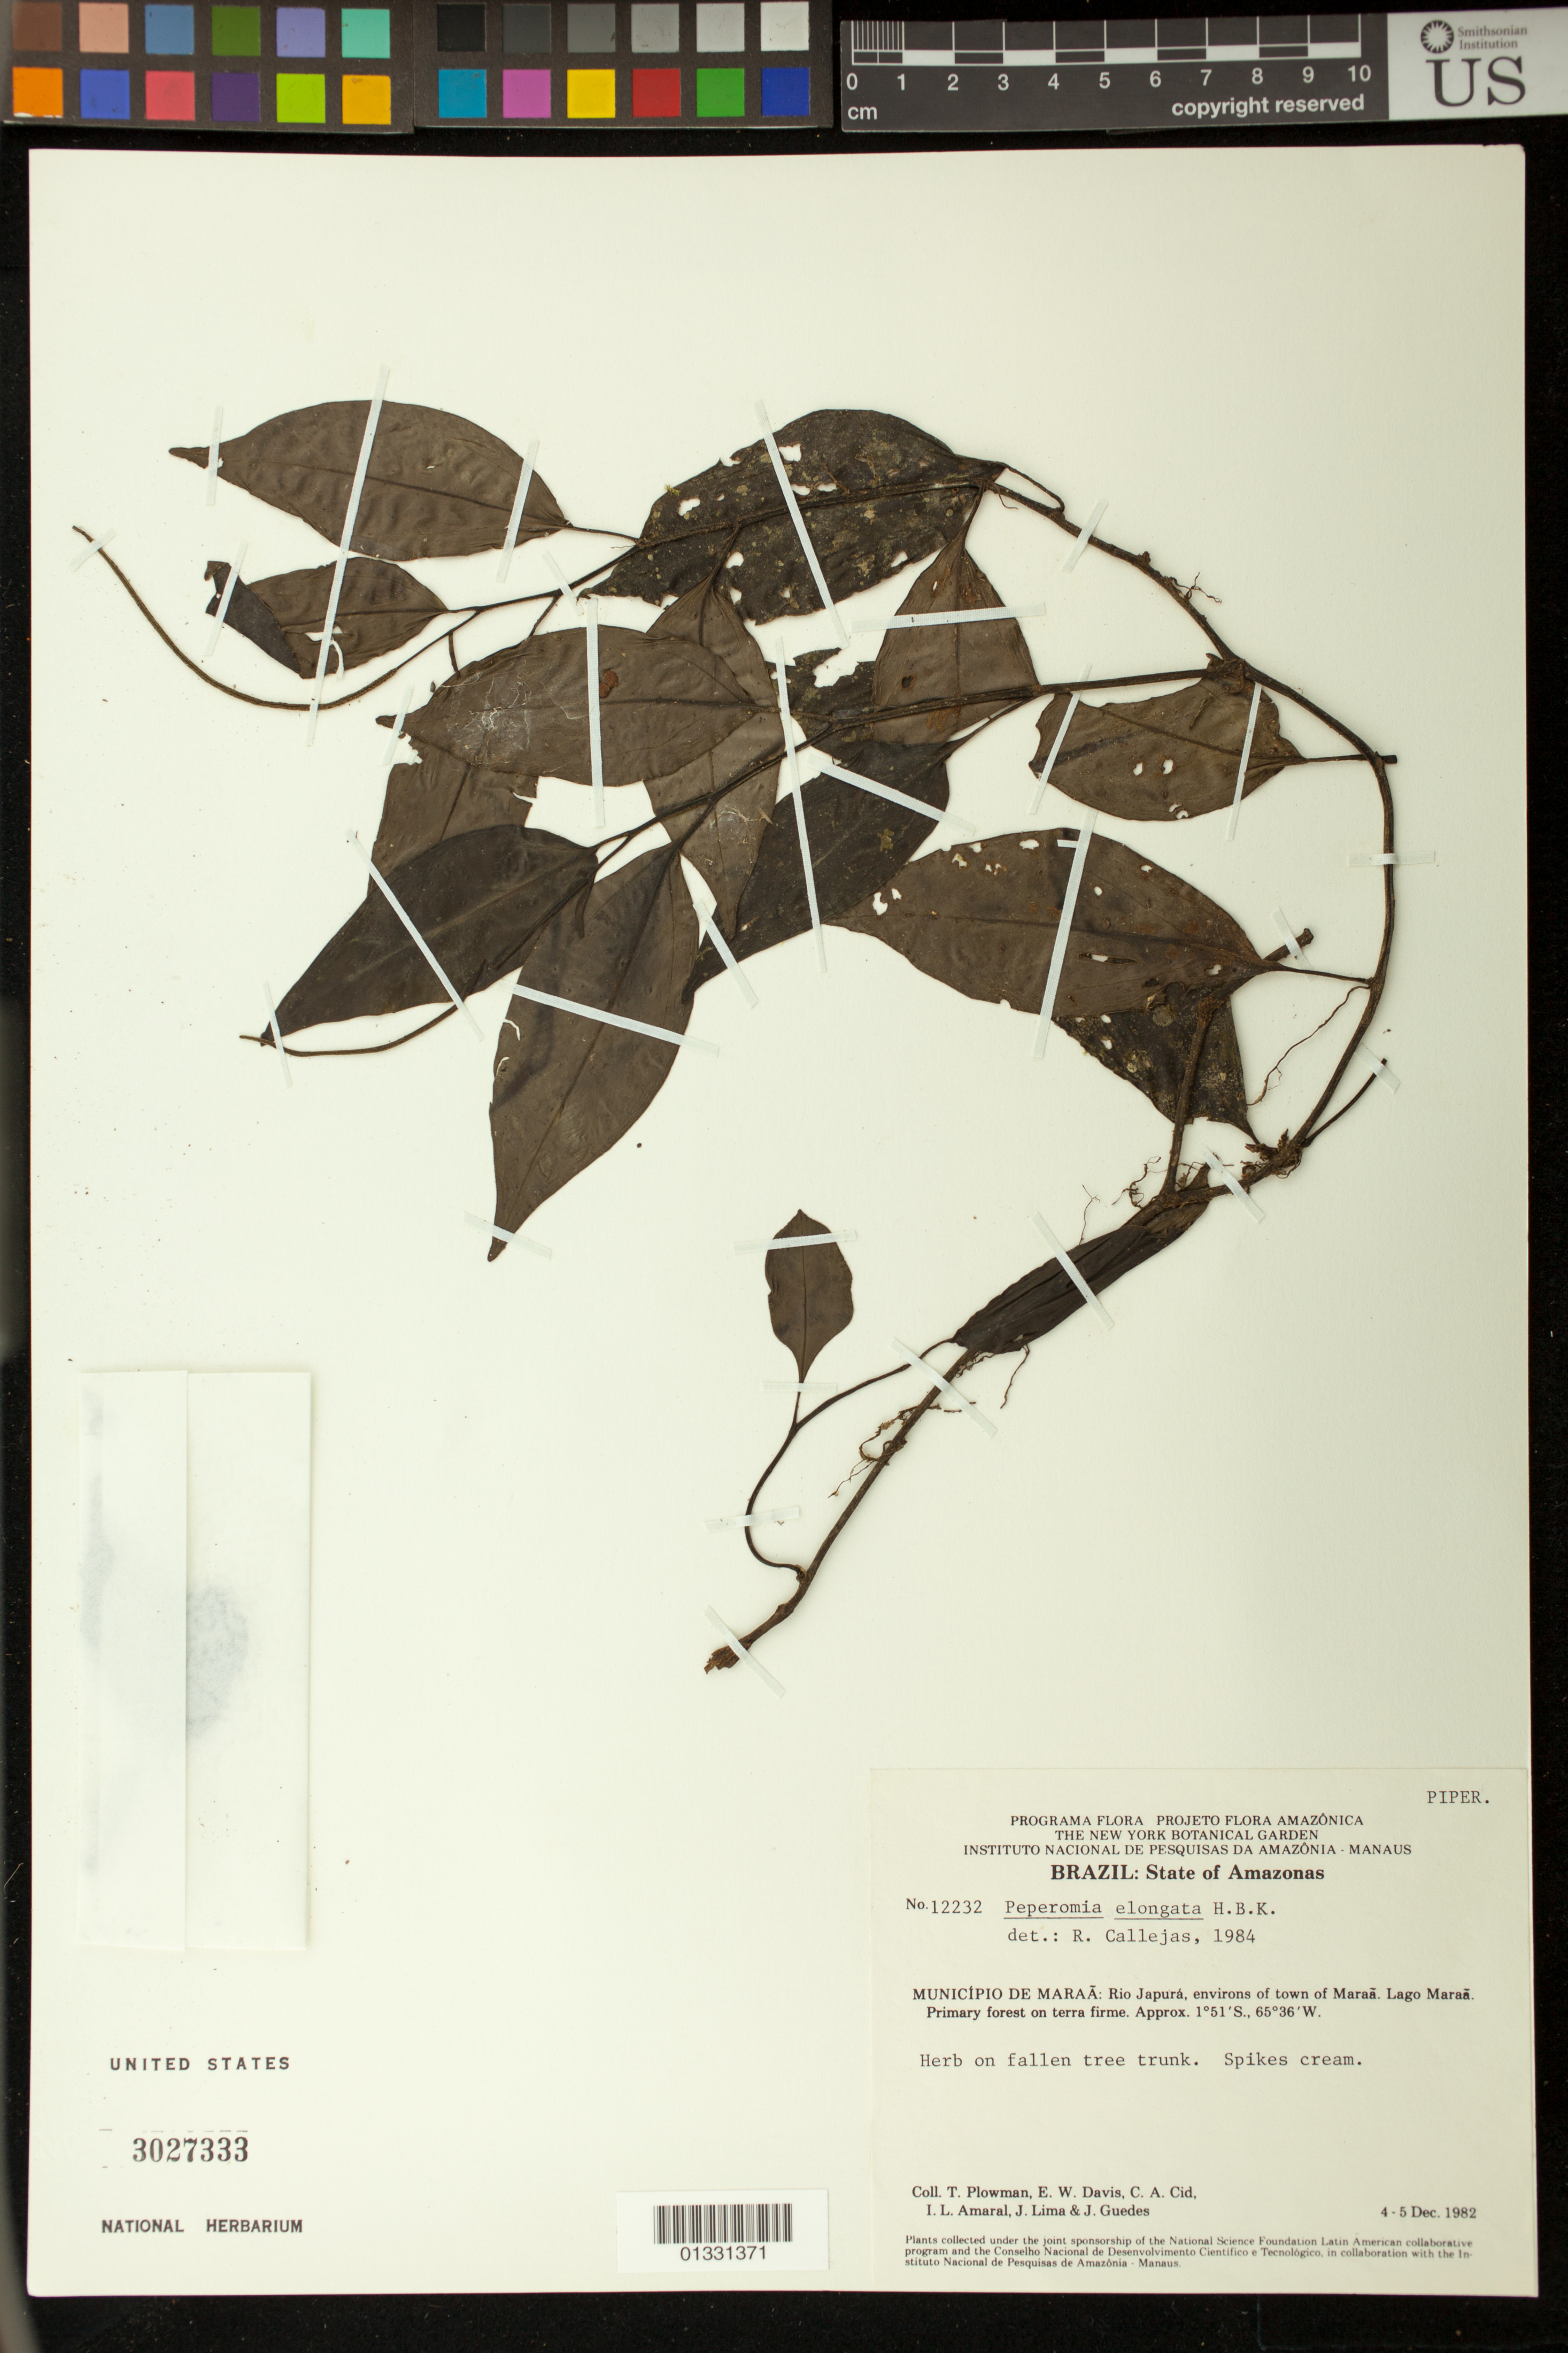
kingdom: Plantae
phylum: Tracheophyta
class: Magnoliopsida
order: Piperales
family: Piperaceae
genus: Peperomia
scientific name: Peperomia elongata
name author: Kunth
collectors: T. Plowman, E. W. Davis, C. A. Cid Ferreira, I. L. Amaral, J. Lima & J. Guedes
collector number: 12232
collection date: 1982-12-04,1982-12-05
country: Brazil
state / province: Amazonas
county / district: Maraã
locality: Rio Japurá, environs of town of Maraã. Lago Maraã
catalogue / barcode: US 3027333